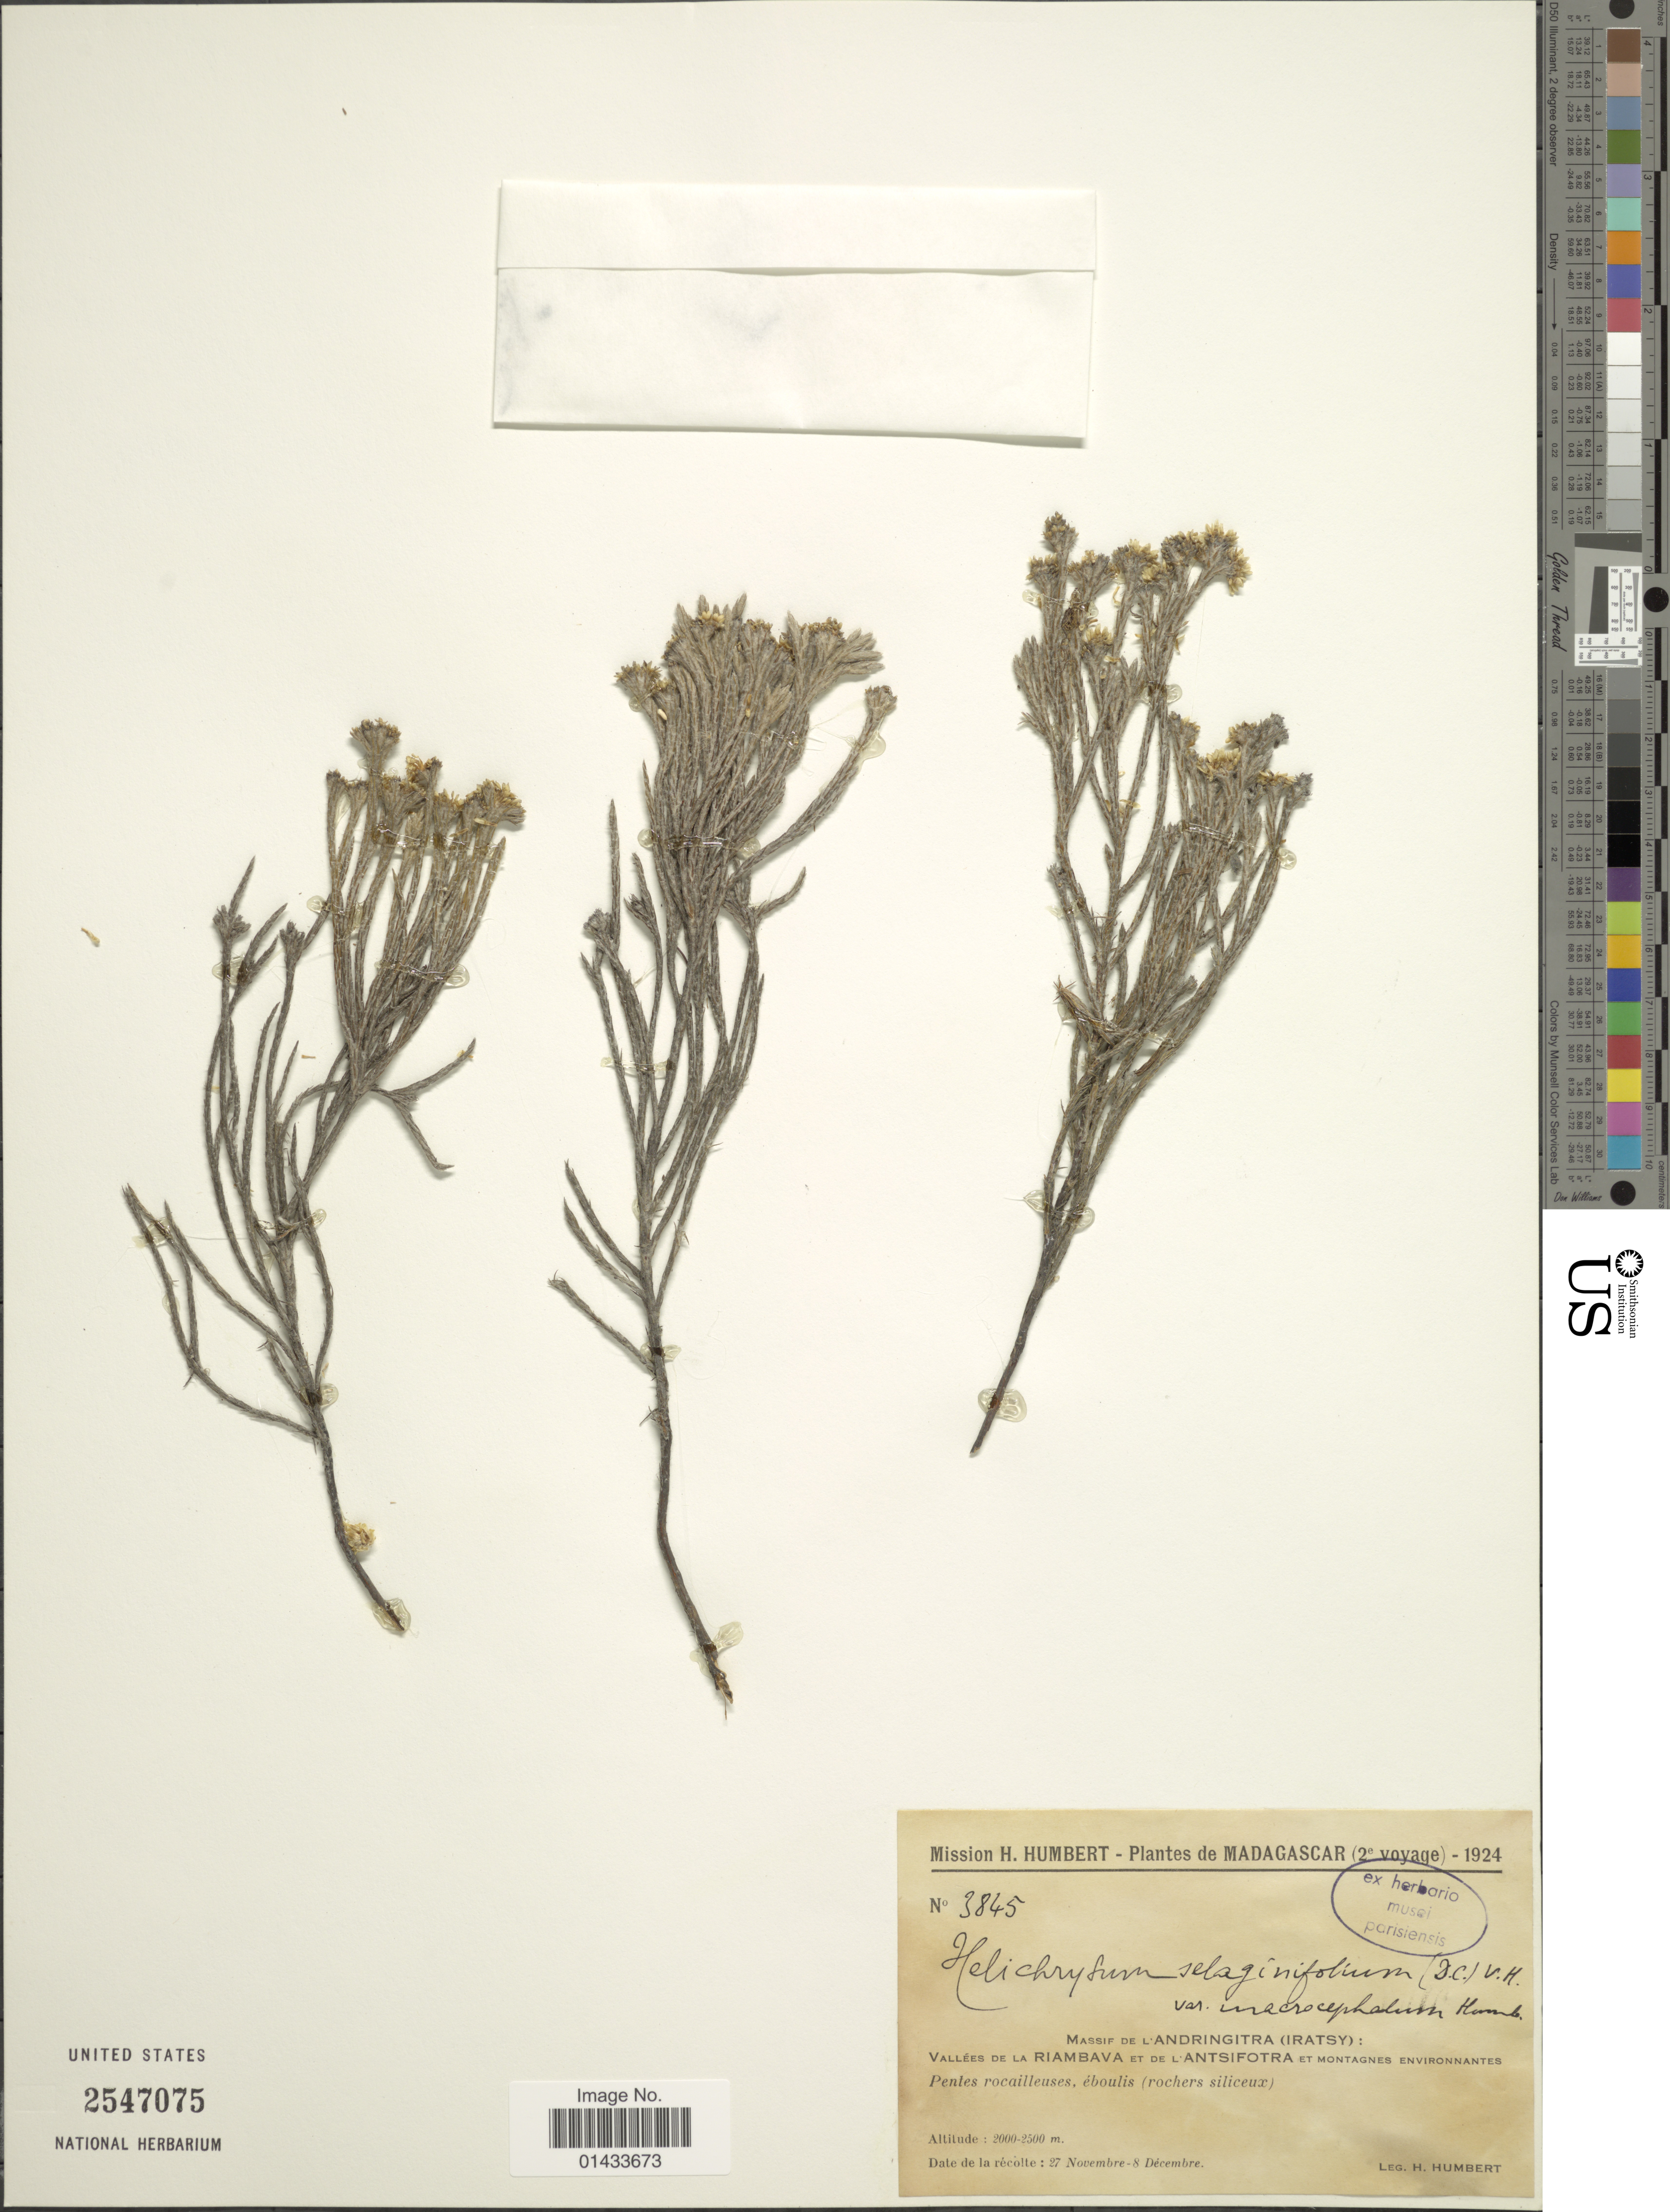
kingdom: Plantae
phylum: Tracheophyta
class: Magnoliopsida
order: Asterales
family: Asteraceae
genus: Helichrysum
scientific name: Helichrysum selaginoides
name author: F. Muell. ex Benth.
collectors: H. Humbert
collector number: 3845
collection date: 1924-11-27/1924-12-08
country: Madagascar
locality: Massif de l'Andringitra (Iratsy): Vallees e la Riambava et de l' Antsifotra et Montagnes Environnantes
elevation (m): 2000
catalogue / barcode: US 2547075